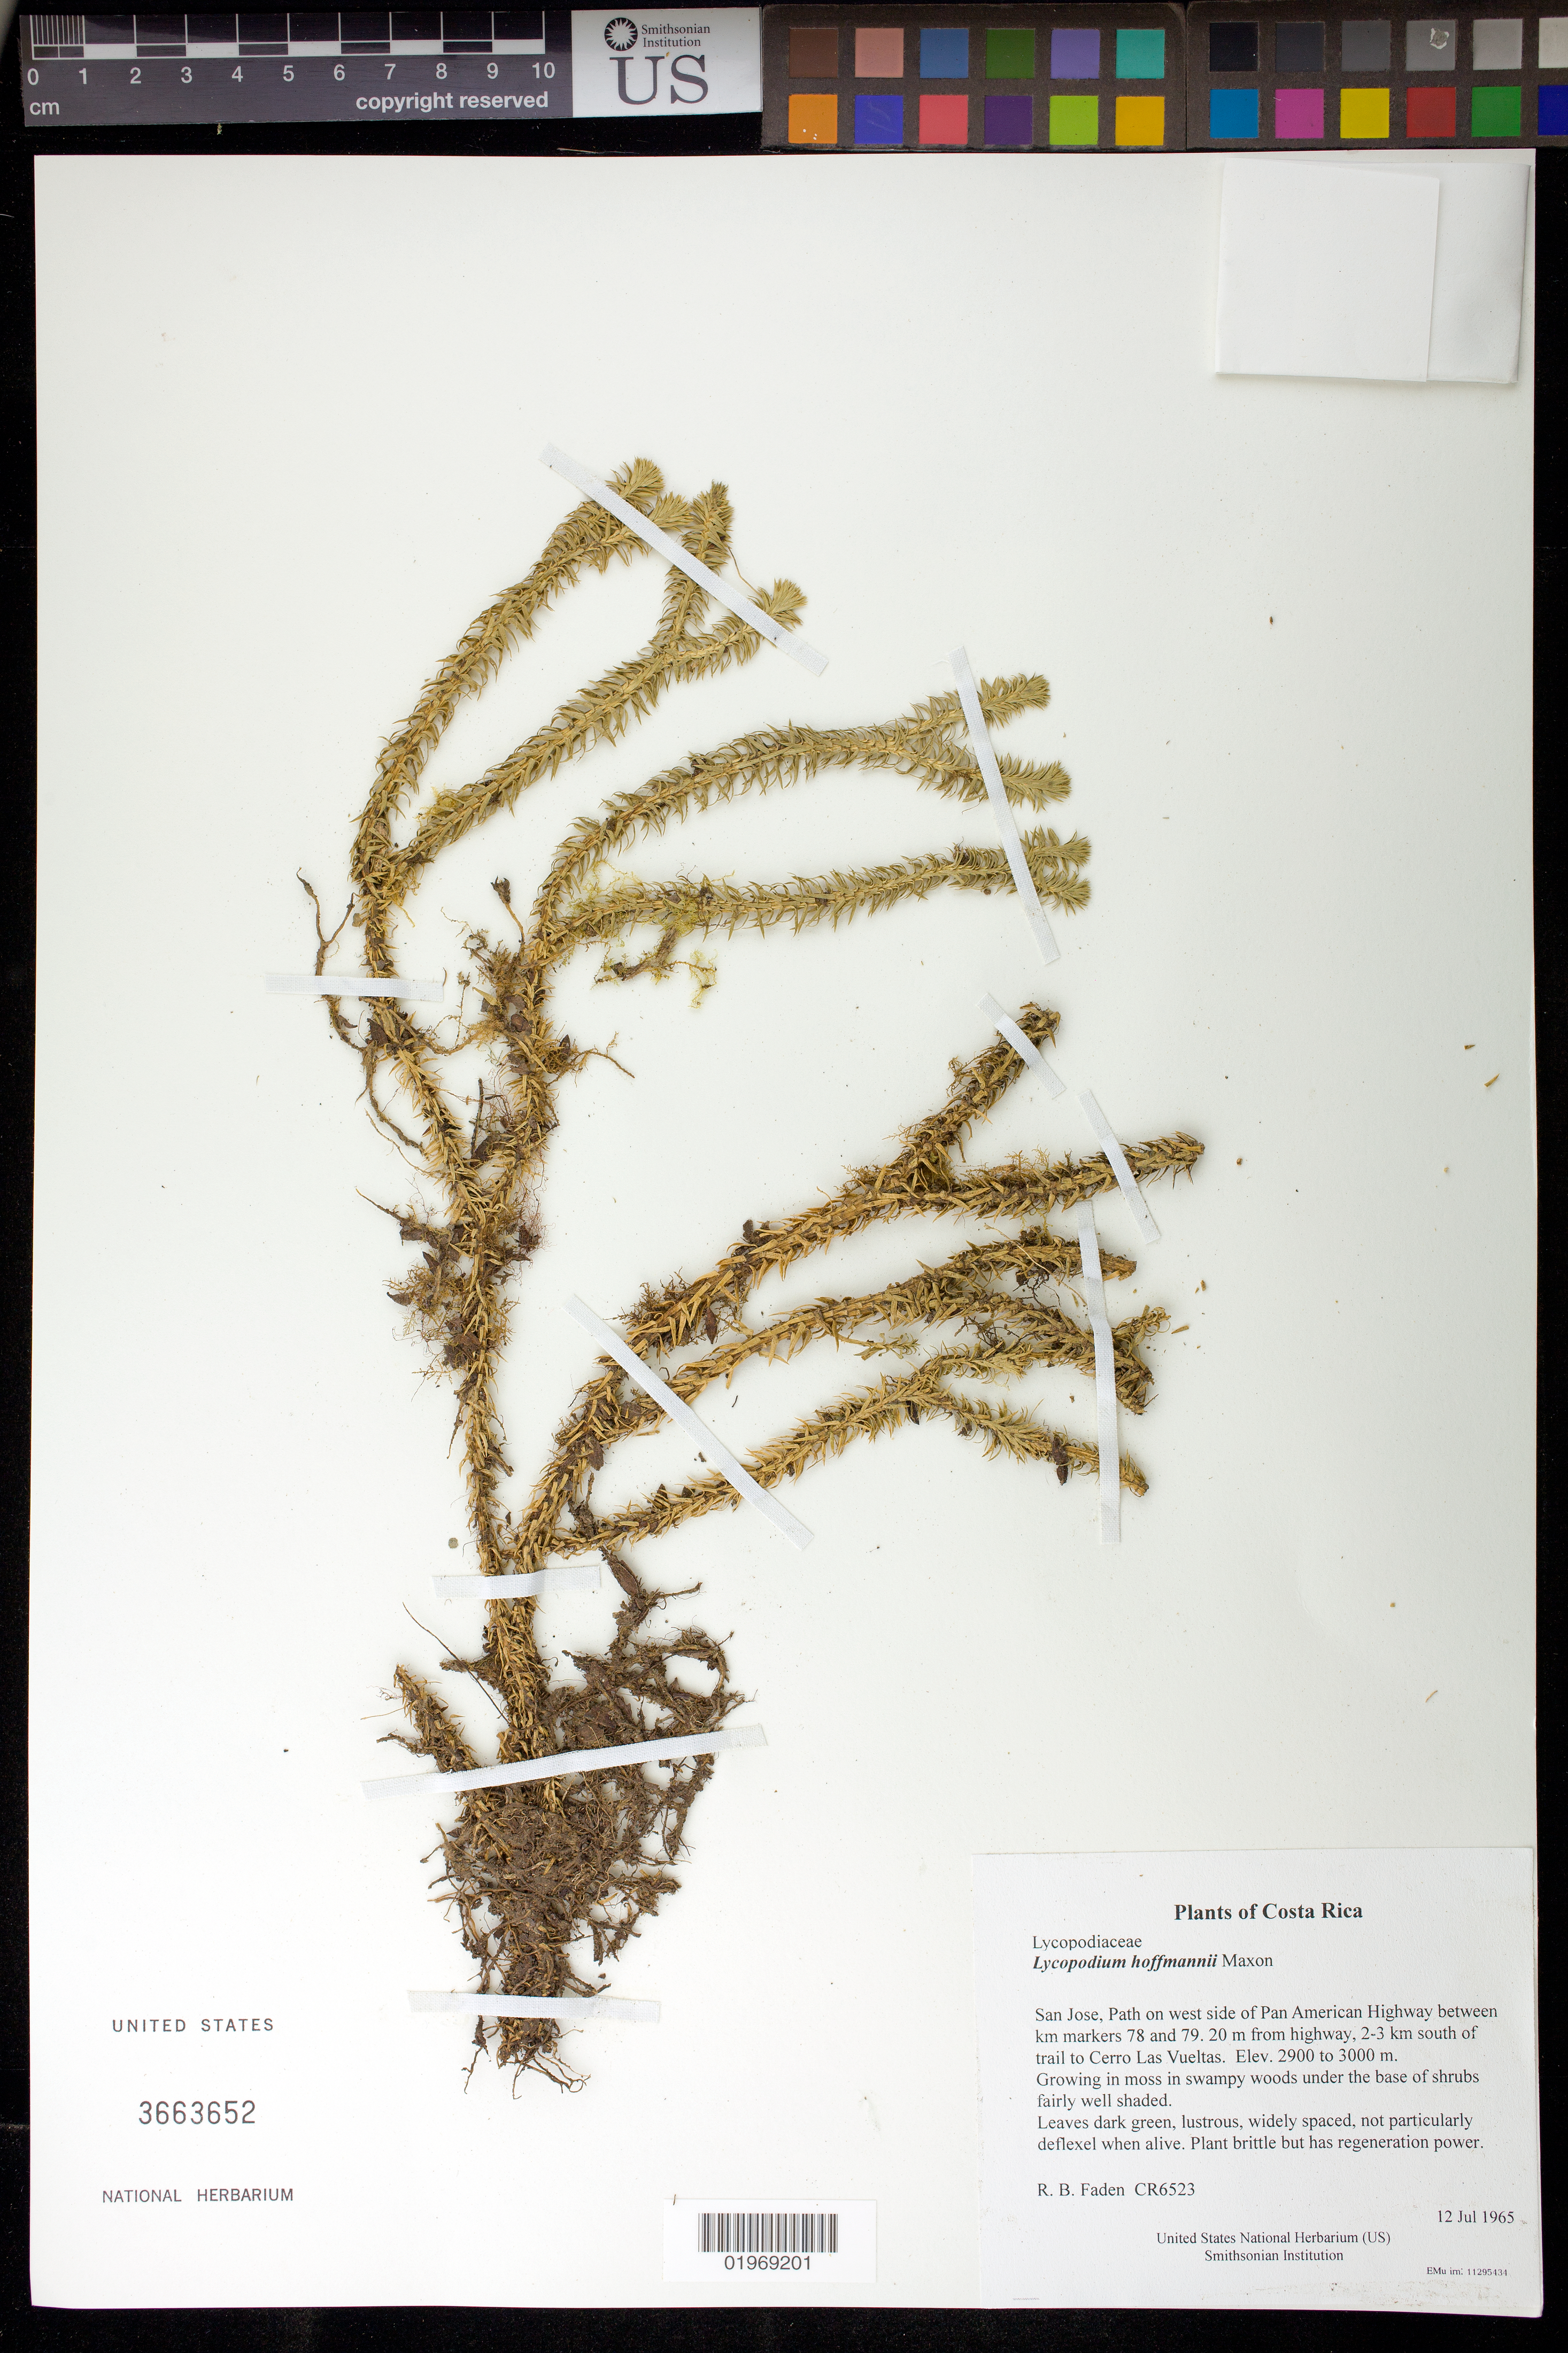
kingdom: Plantae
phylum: Tracheophyta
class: Lycopodiopsida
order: Lycopodiales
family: Lycopodiaceae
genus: Phlegmariurus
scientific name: Phlegmariurus hoffmannii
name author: (Maxon) B. Øllg.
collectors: R. B. Faden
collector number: CR6523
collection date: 1965-07-12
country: Costa Rica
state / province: San Jose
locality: Path on west side of Pan American Highway between km markers 78 and 79. 20 m from highway, 2-3 km south of trail to Cerro Las Vueltas.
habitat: Growing in moss in swampy woods under the base of shrubs fairly well shaded.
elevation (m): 2900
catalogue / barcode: US 3663652